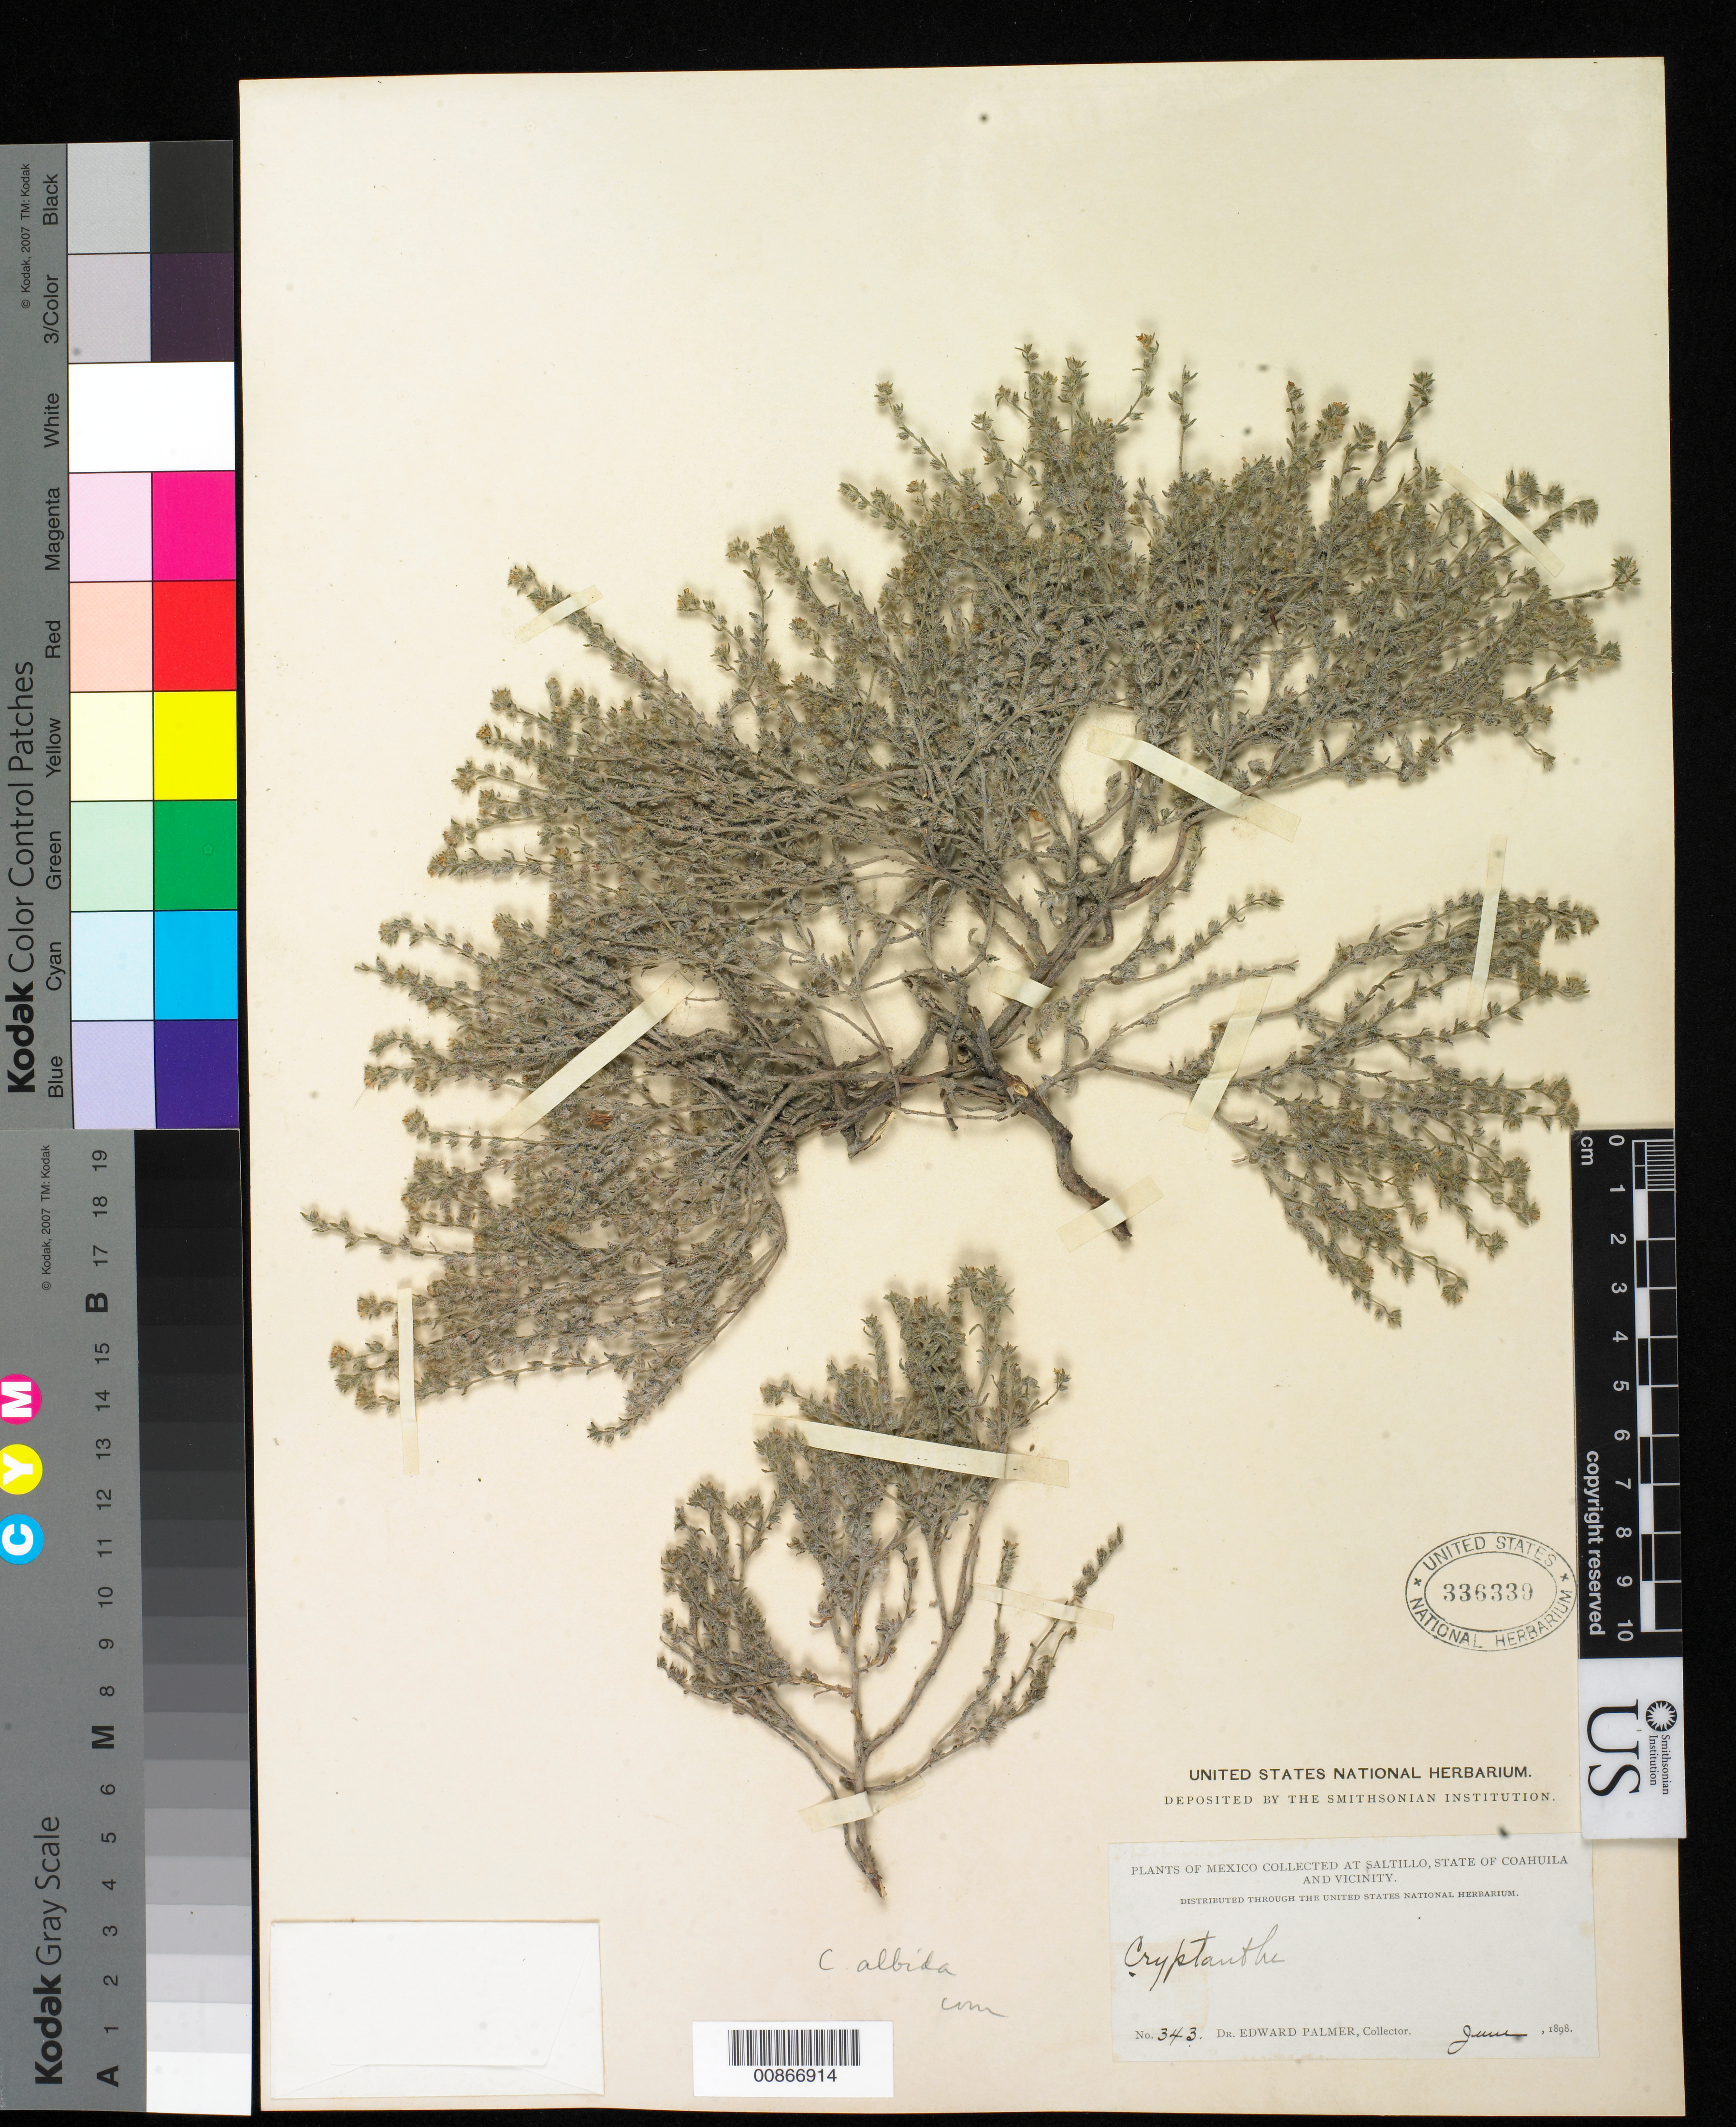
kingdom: Plantae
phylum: Tracheophyta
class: Magnoliopsida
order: Boraginales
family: Boraginaceae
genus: Cryptantha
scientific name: Cryptantha albida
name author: (Kunth) I.M. Johnst.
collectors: E. Palmer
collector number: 343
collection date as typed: Jun 1898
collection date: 1898-06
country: Mexico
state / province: Coahuila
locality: Saltillo, Coahuila and vicinity.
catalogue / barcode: US 336339